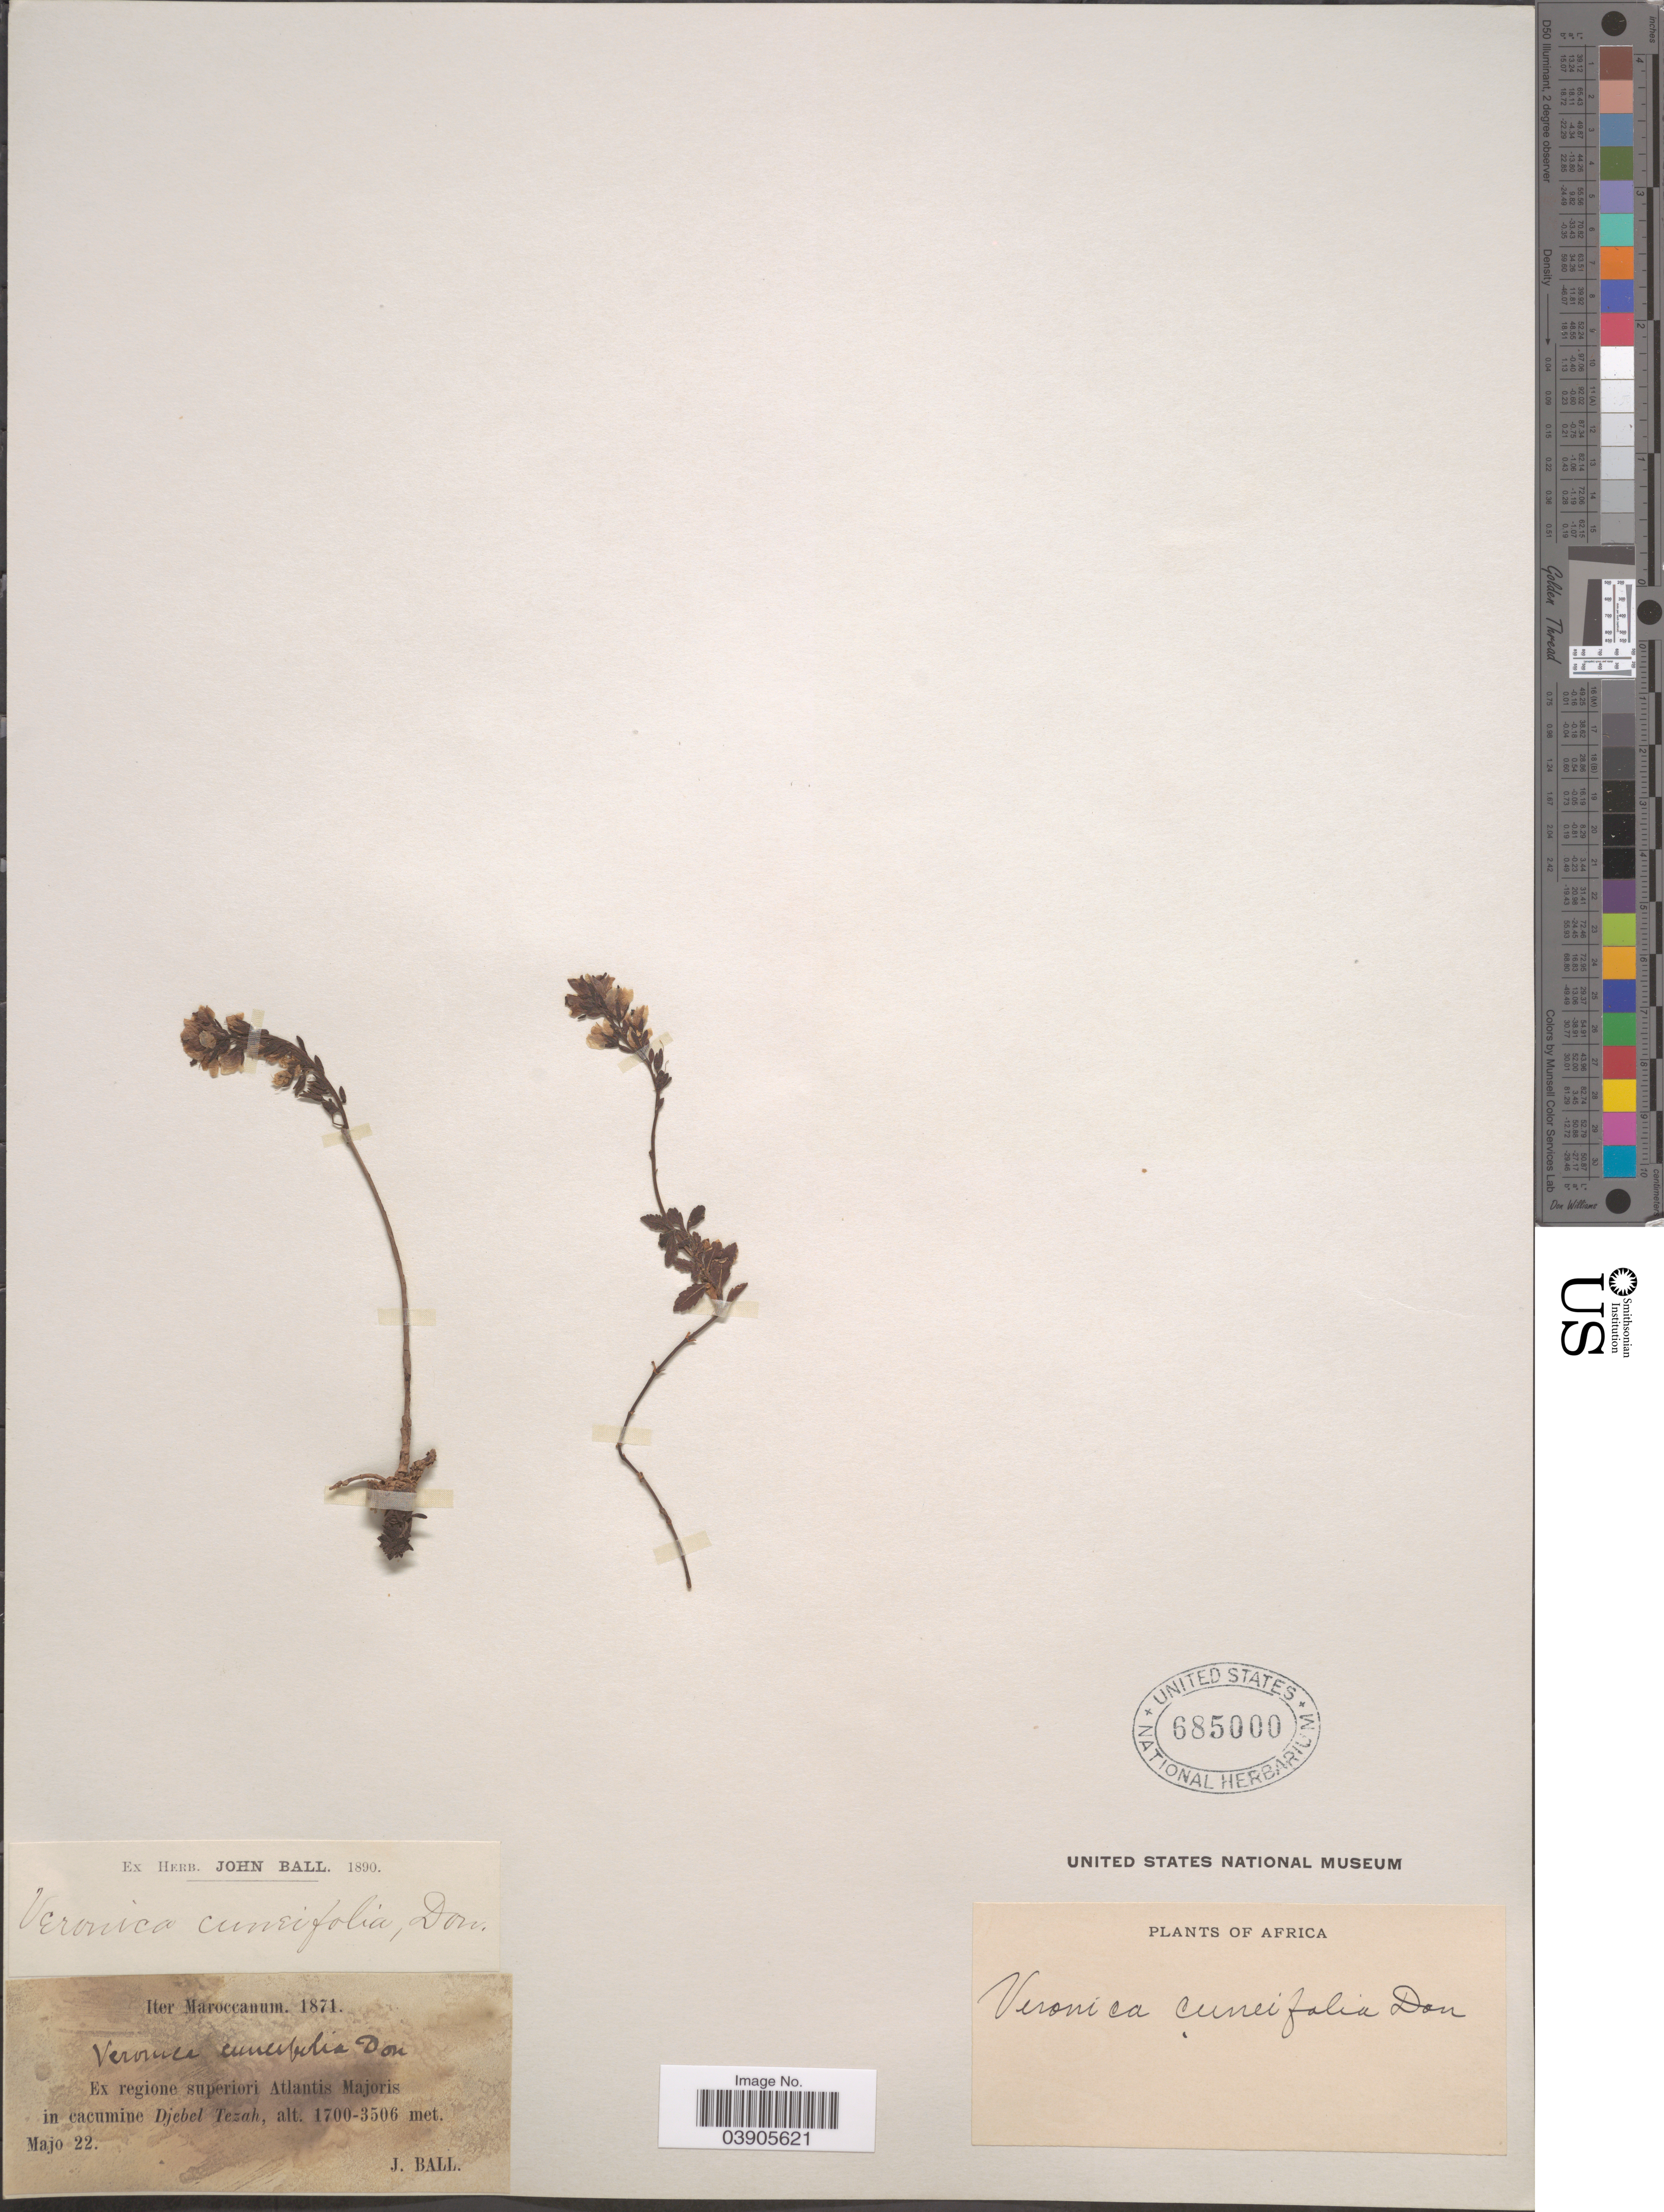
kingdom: Plantae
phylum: Tracheophyta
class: Magnoliopsida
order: Lamiales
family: Plantaginaceae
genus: Veronica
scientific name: Veronica cuneifolia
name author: D. Don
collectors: J. Ball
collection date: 1871-05-22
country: Morocco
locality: Iter Maroccanum. Ex regione superiori Atlantis Majoris in cacumine Djebel Tezah.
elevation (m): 1700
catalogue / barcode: US 685000